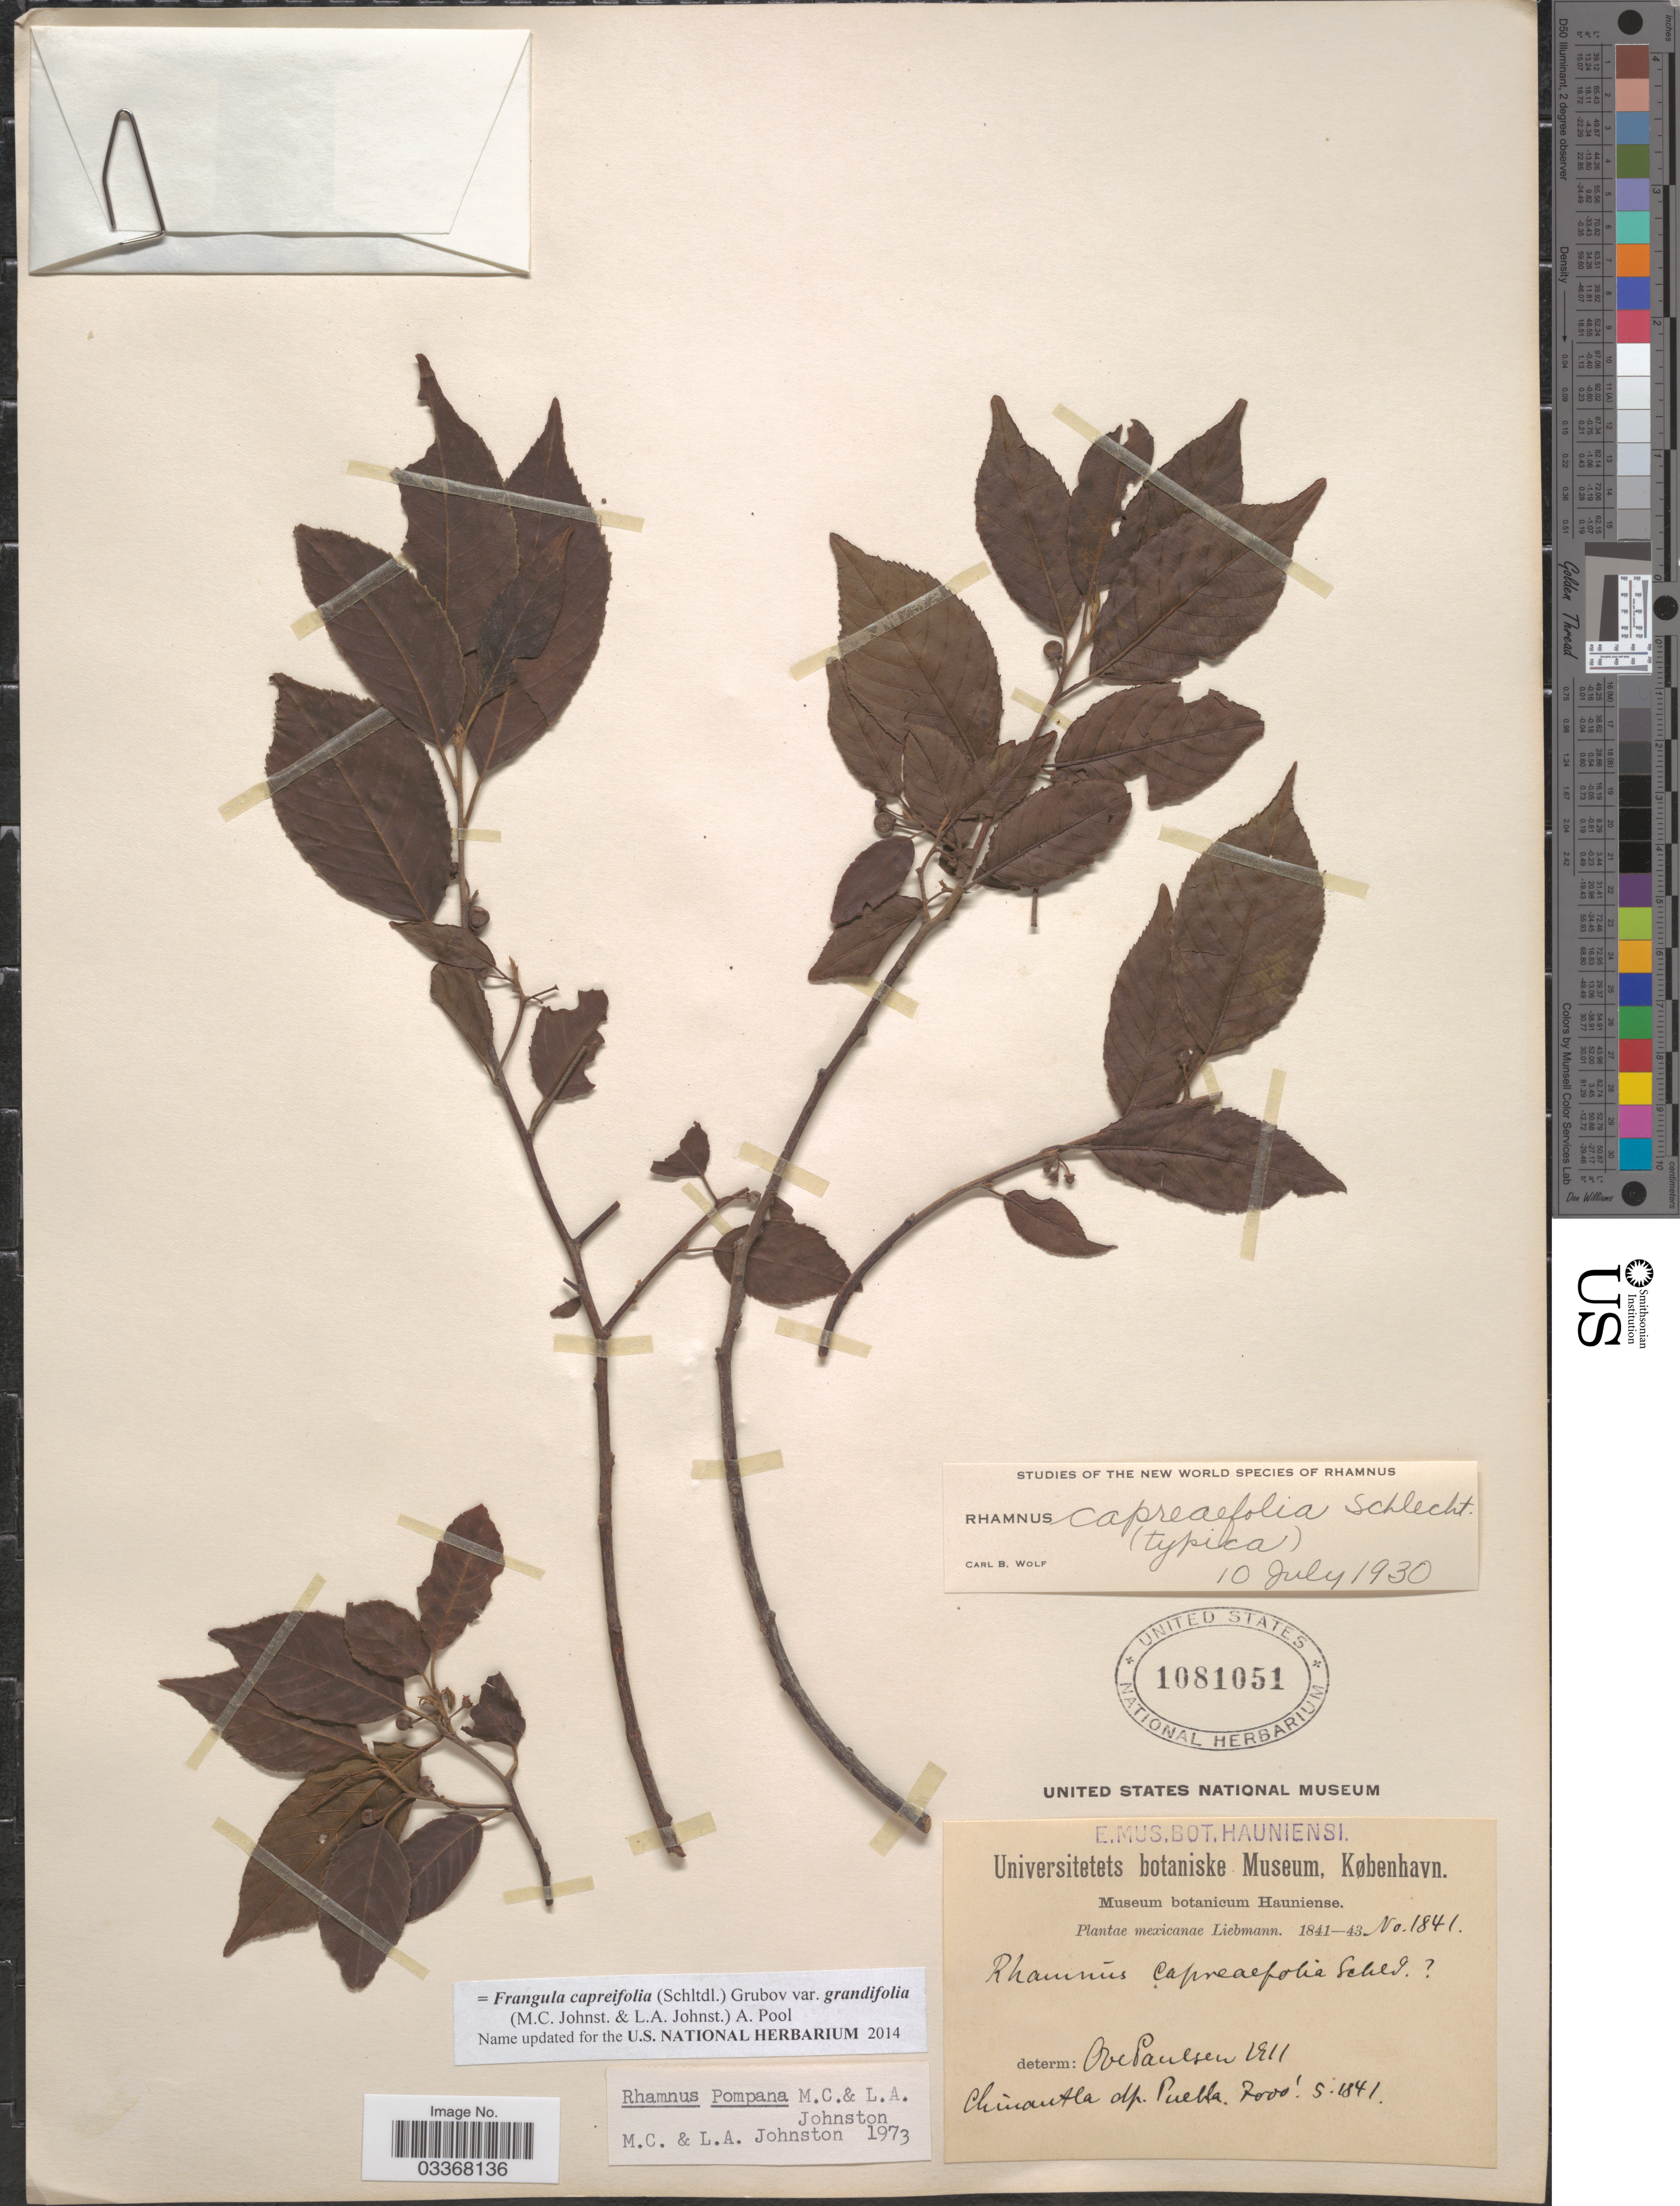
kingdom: Plantae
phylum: Tracheophyta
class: Magnoliopsida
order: Rosales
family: Rhamnaceae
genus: Frangula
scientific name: Frangula capreifolia var. grandifolia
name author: (M.C. Johnst. & L.A. Johnst.) A. Pool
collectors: Liebmann, --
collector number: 1841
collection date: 1841-05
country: Mexico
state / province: Puebla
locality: Chinantla dp. Puebla.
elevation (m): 2134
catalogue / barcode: US 1081051